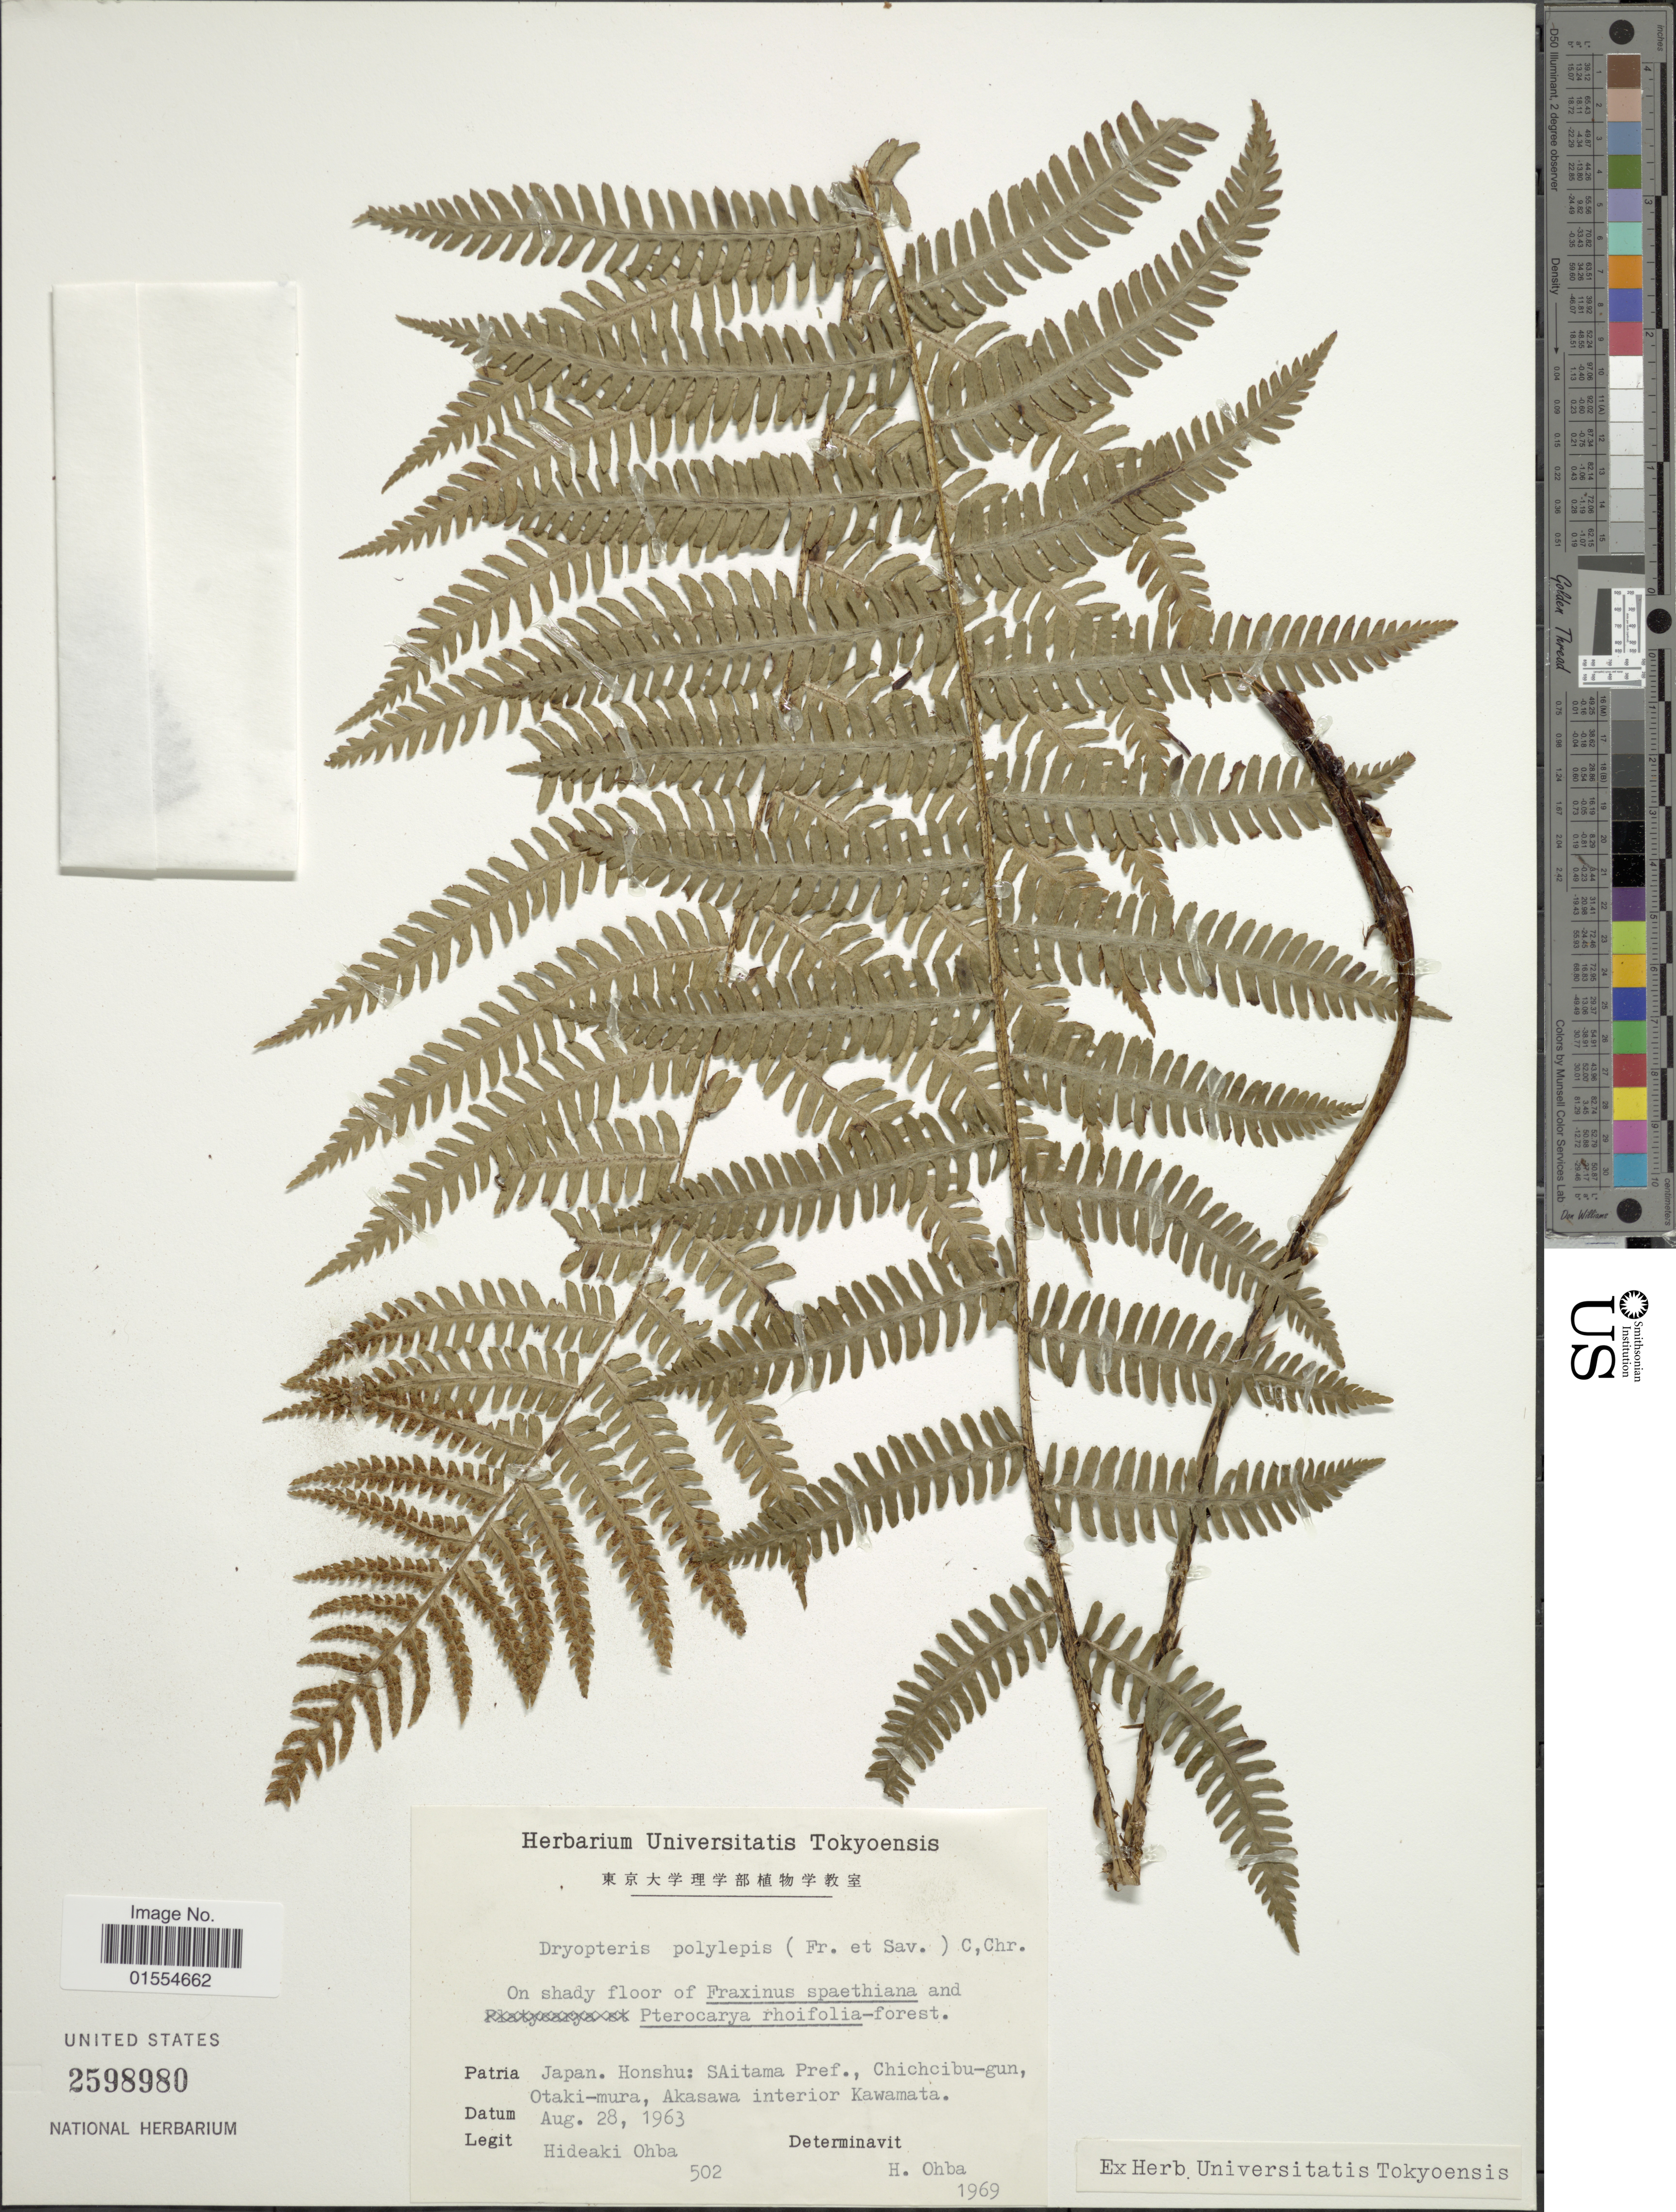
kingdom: Plantae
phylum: Tracheophyta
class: Polypodiopsida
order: Polypodiales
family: Dryopteridaceae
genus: Dryopteris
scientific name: Dryopteris polylepis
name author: (Franch. & Sav.) C. Chr.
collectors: H. Ohba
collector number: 502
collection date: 1963-08-28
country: Japan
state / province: Saitama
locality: Japan. Honshu: Saitama Pref., Chichcibu-gun, Otaki-mura, Akasawa interior Kawamata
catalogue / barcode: US 2598980